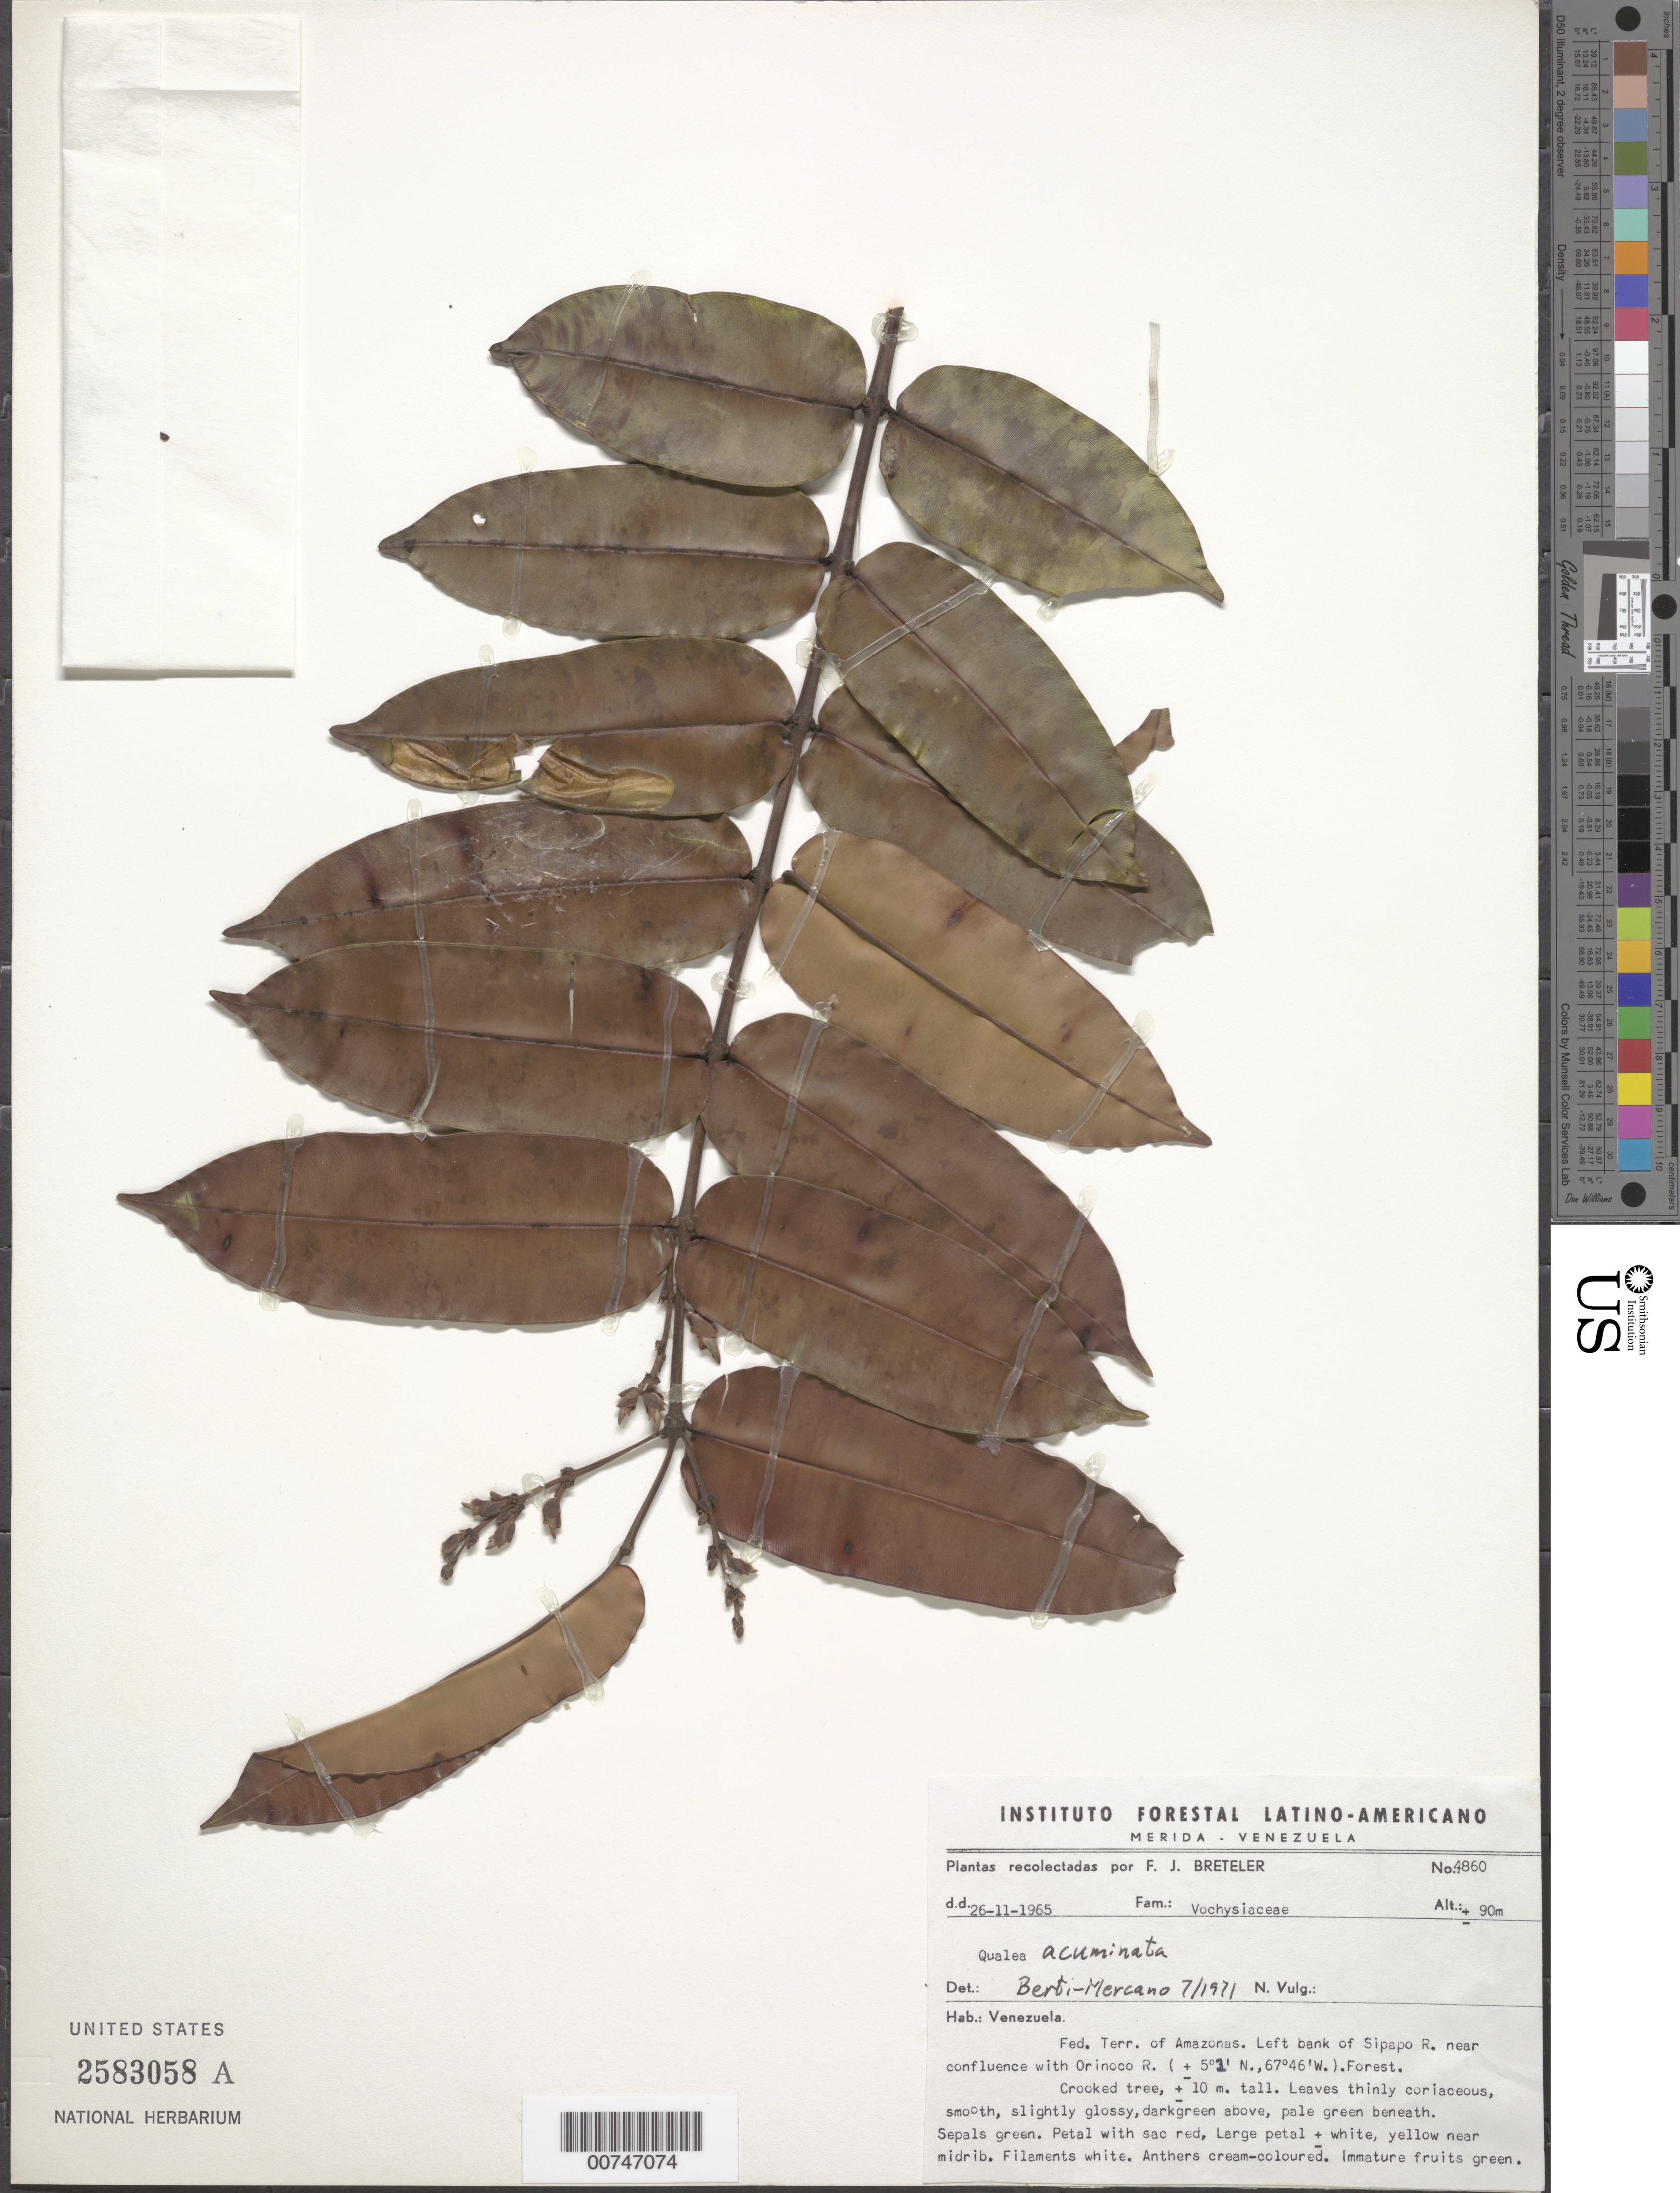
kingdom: Plantae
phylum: Tracheophyta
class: Magnoliopsida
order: Myrtales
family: Vochysiaceae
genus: Qualea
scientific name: Qualea acuminata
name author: Spruce ex Warm.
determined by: Marcano-Berti, L.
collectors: F. J. Breteler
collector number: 4860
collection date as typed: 26-Nov-65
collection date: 1965-11-26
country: Venezuela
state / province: Amazonas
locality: Sipapo R., at confluence with Orinoco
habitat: River bank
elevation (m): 90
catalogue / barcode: US 2583058A